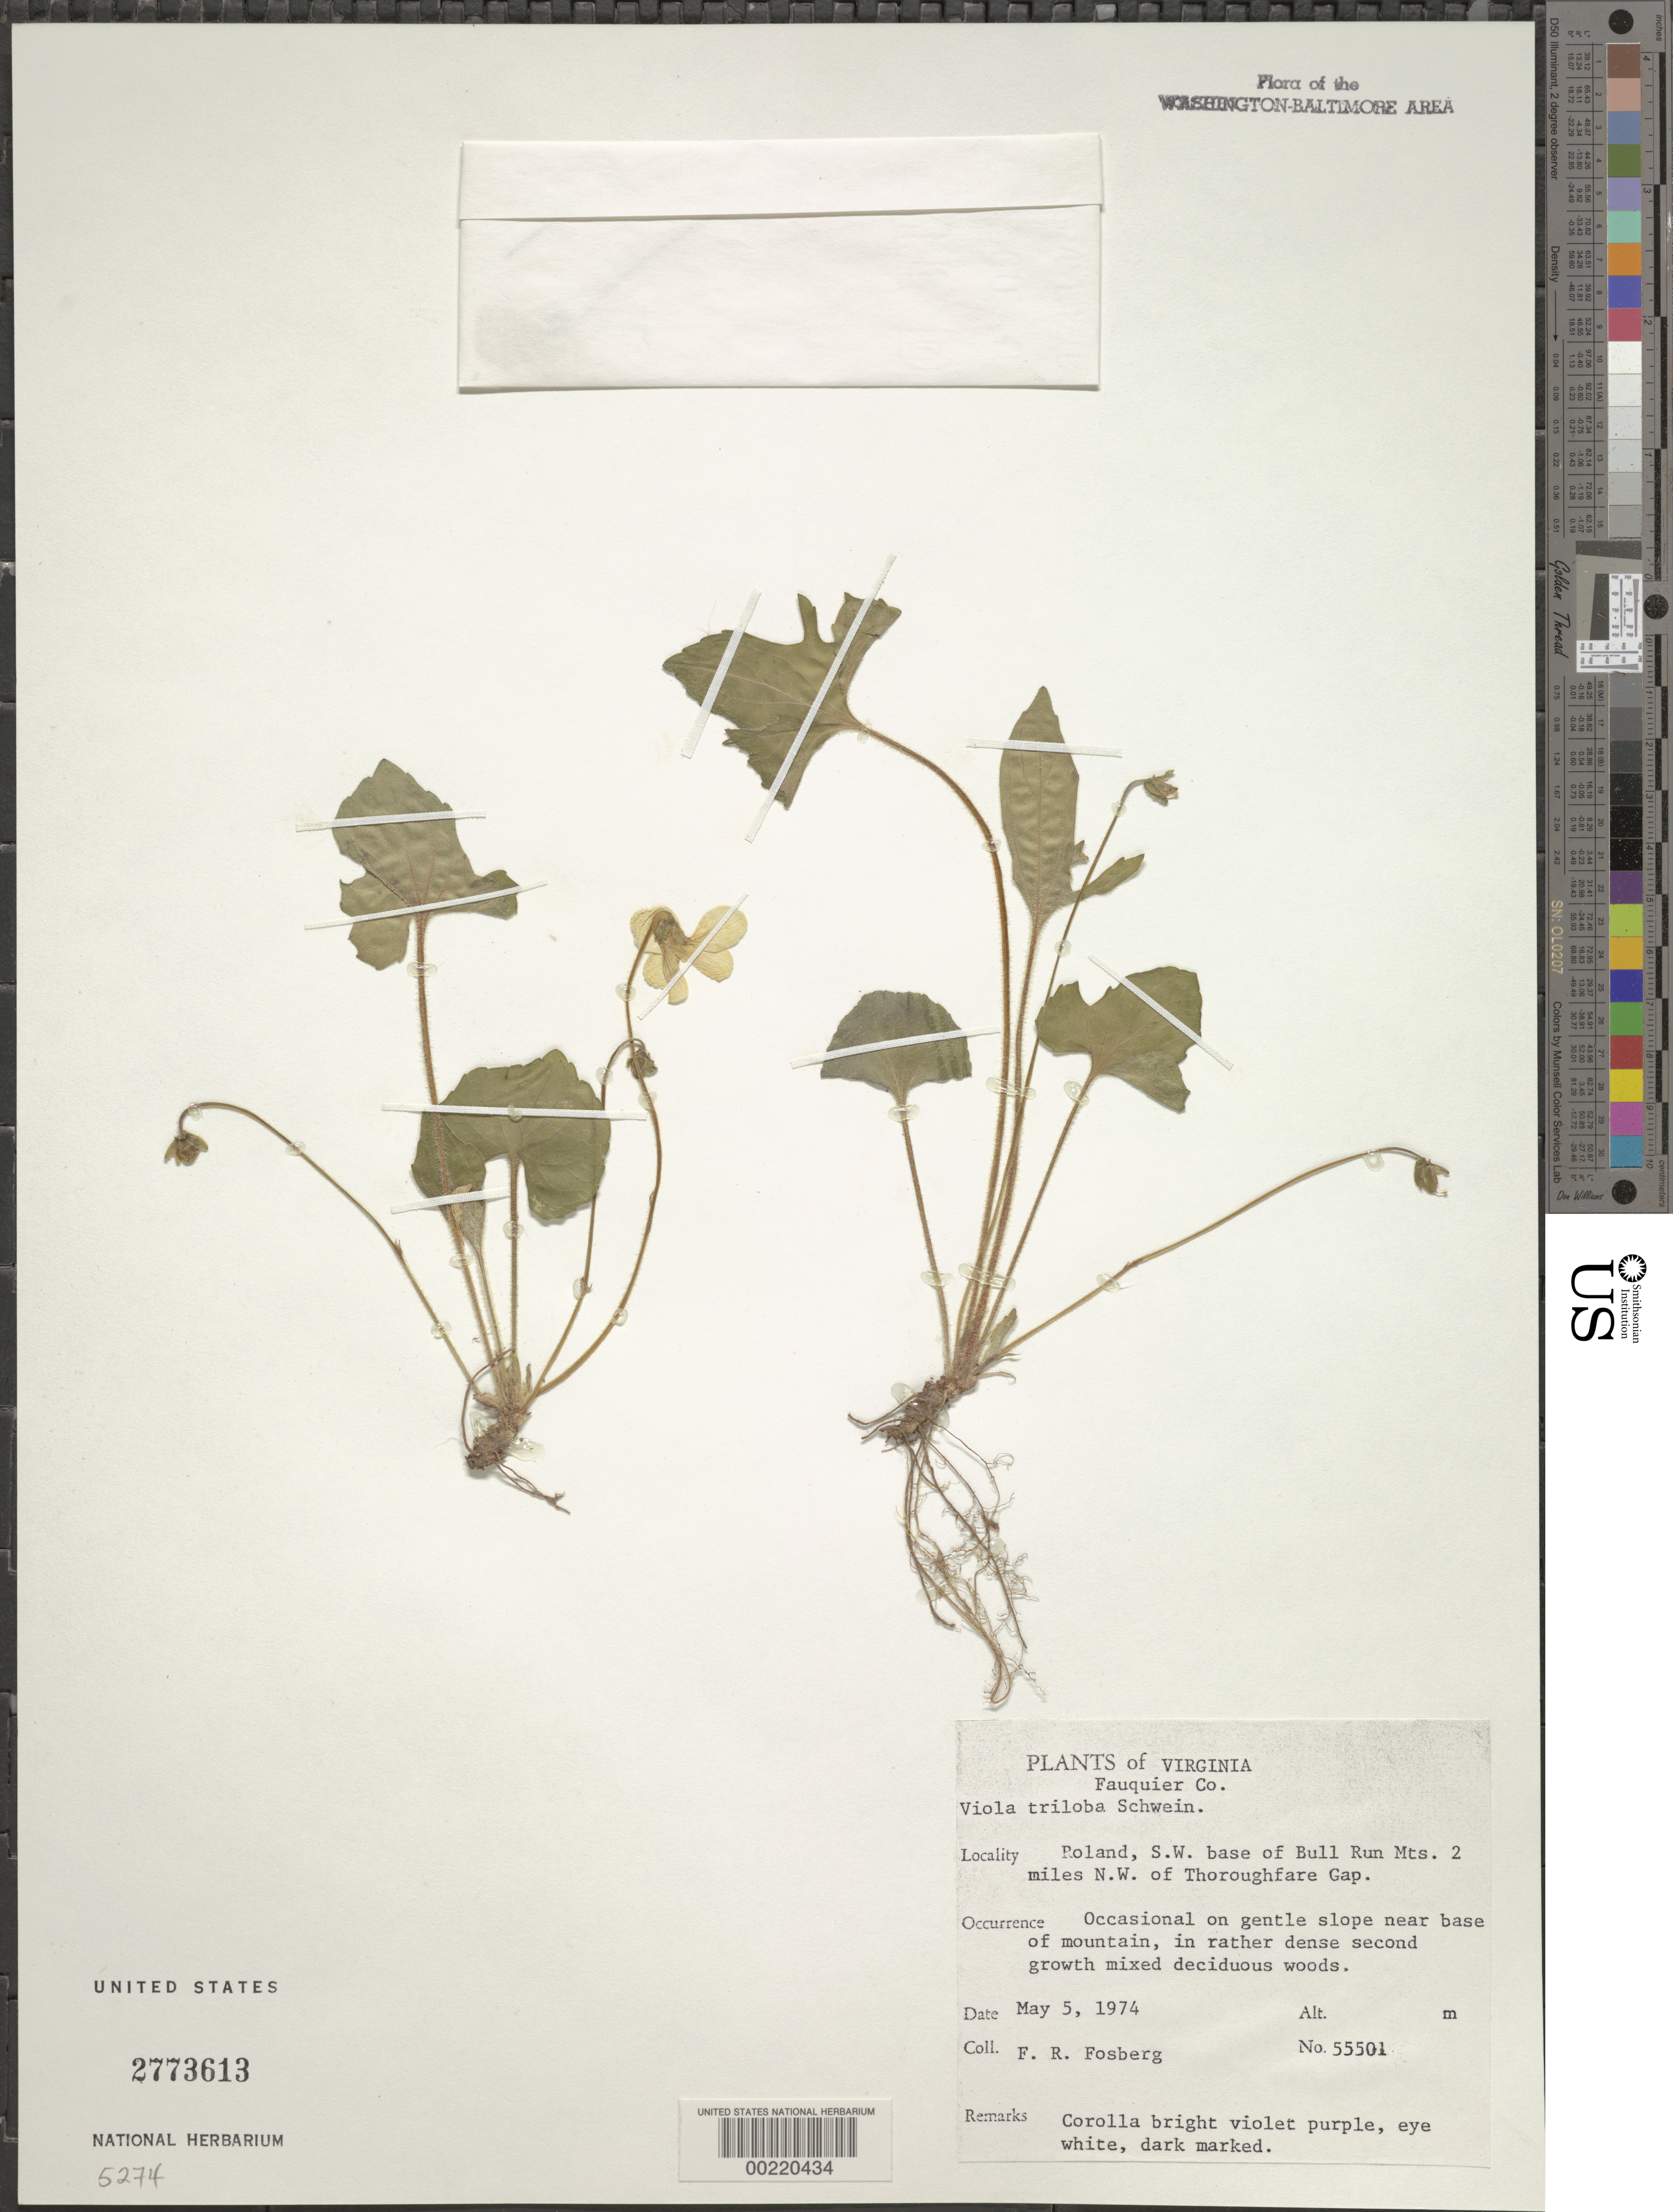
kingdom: Plantae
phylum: Tracheophyta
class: Magnoliopsida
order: Malpighiales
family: Violaceae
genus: Viola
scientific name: Viola palmata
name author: L.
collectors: F. R. Fosberg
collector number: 55501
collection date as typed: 05 May 1974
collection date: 1974-05-05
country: United States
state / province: Virginia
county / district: Fauquier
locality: Roland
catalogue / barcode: US 2773613